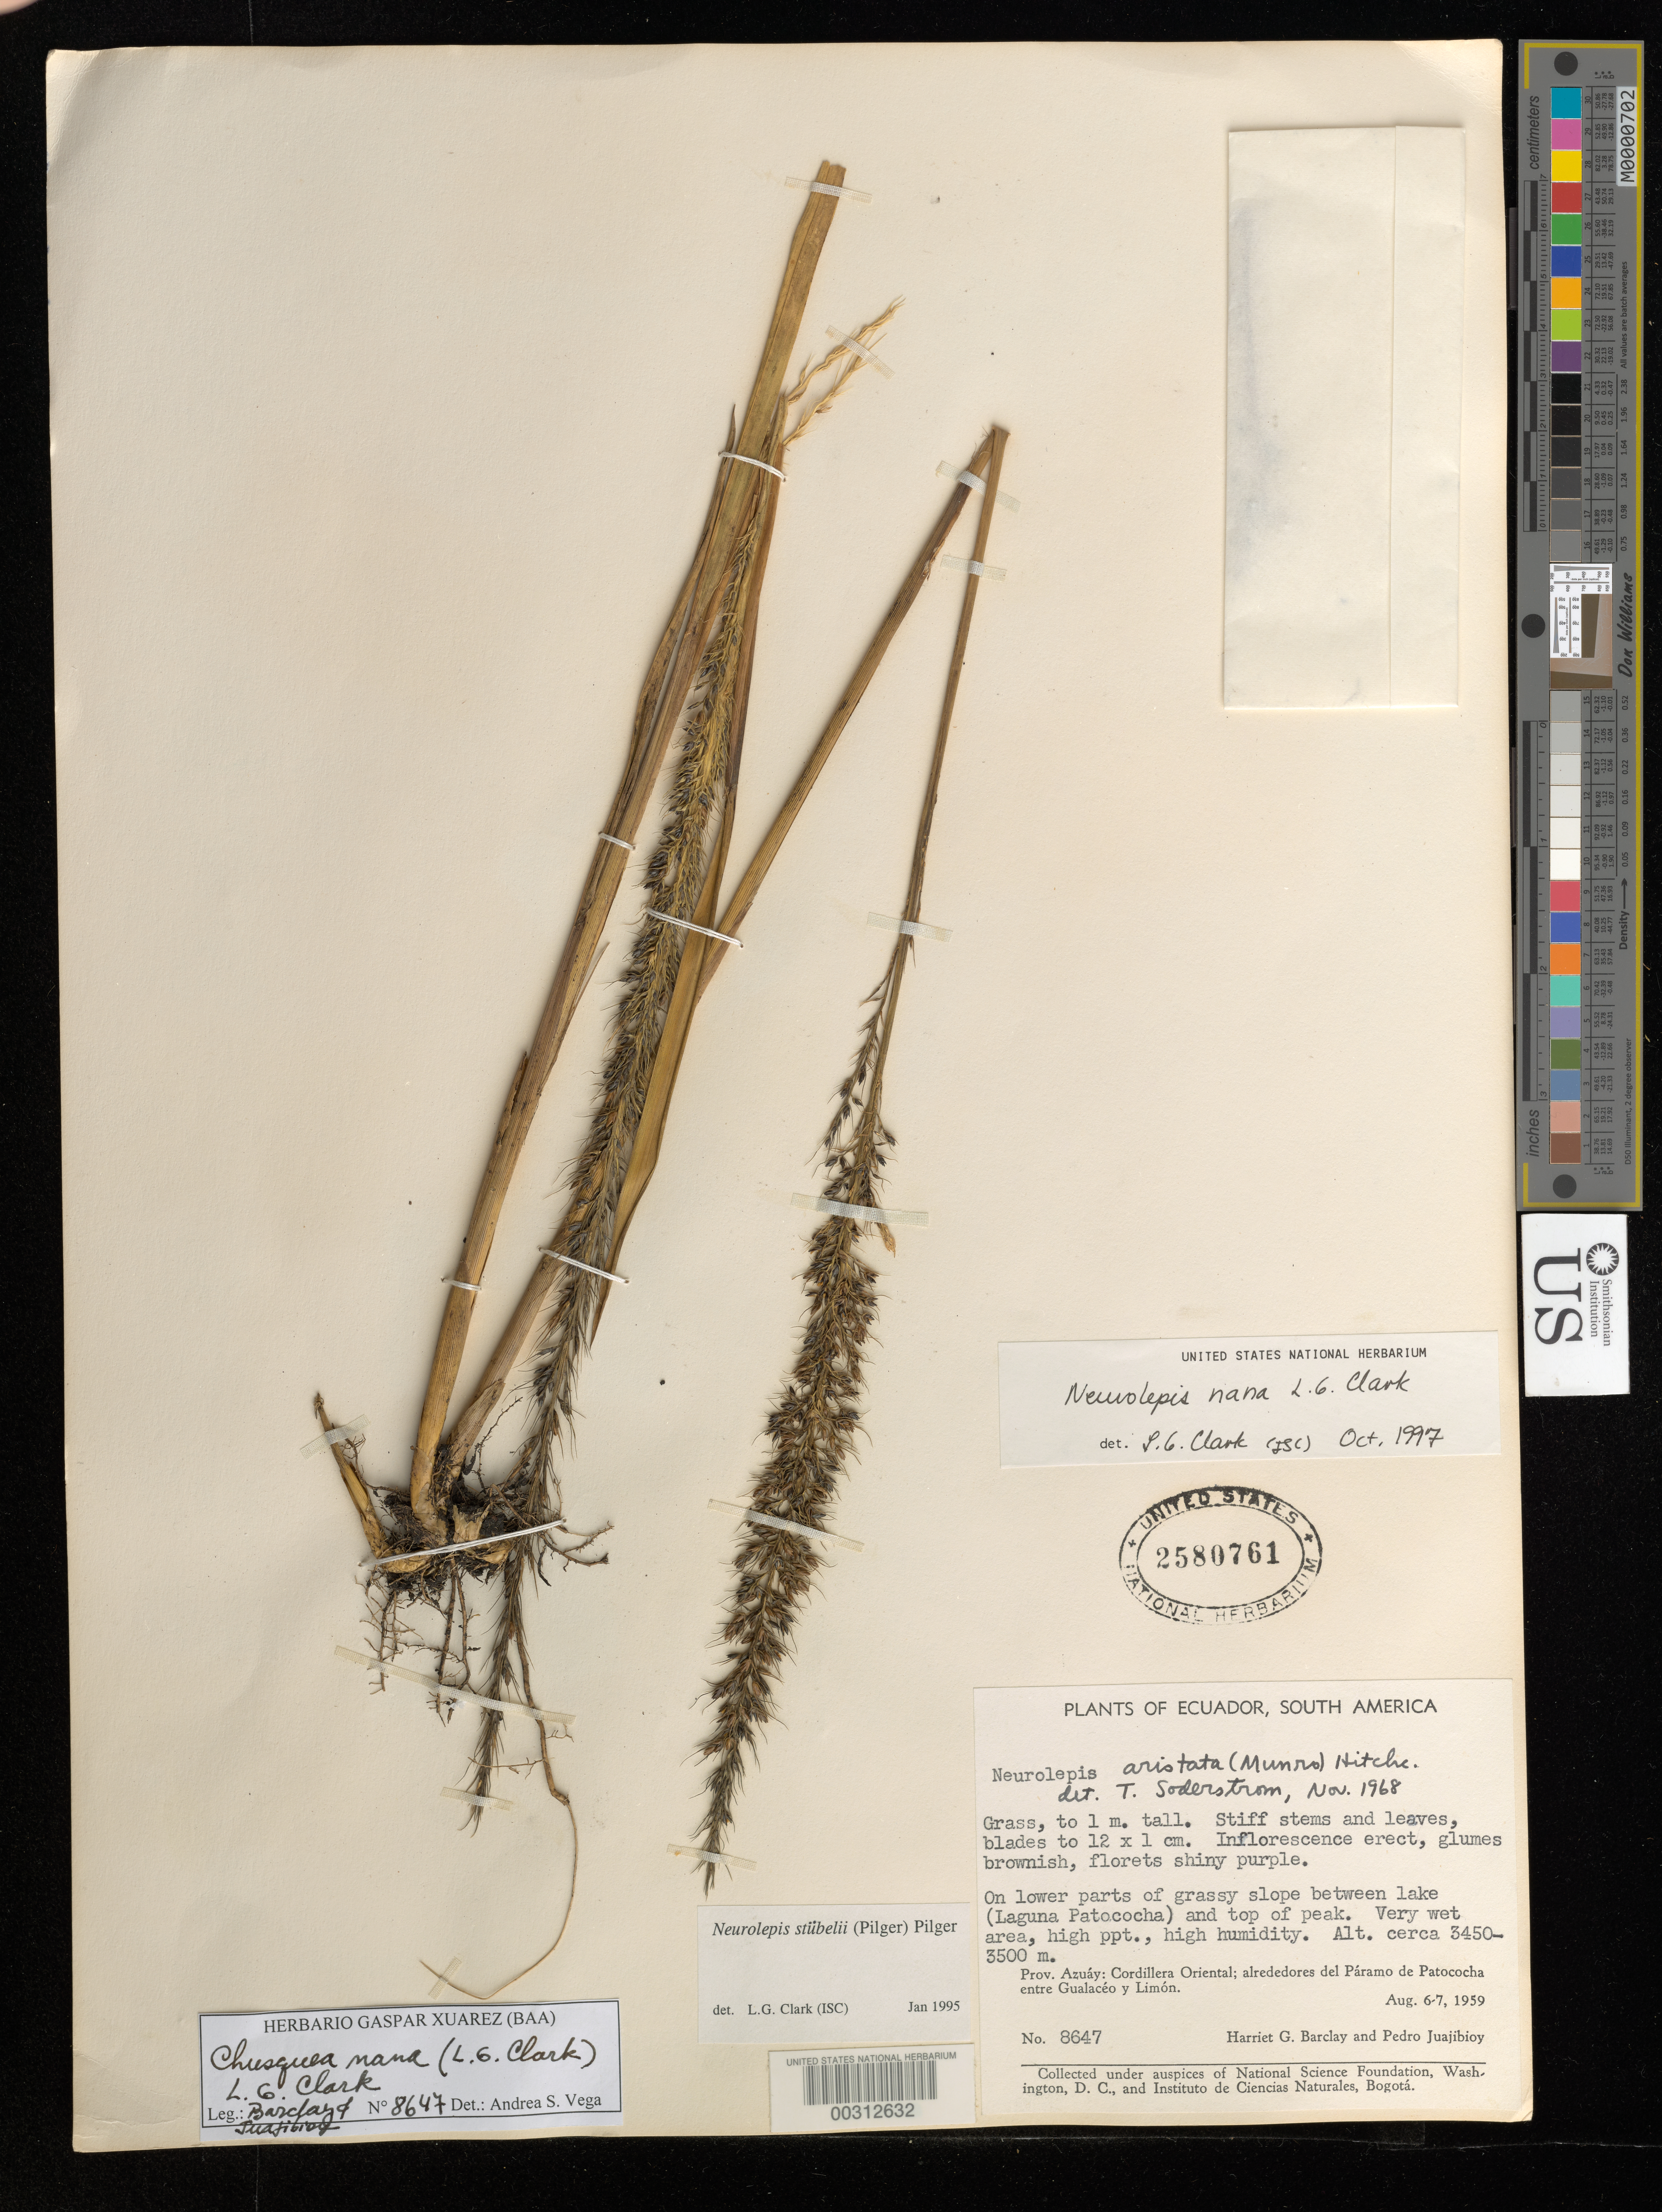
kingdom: Plantae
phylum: Tracheophyta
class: Liliopsida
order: Poales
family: Poaceae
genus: Chusquea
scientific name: Chusquea nana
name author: (L.G. Clark) L.G. Clark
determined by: Vega, A. S.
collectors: H. G. Barclay & P. Juajibioy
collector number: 8647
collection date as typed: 06 Aug 1959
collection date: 1959-08-06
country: Ecuador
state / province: Azuay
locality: Laguna Patococha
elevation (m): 3450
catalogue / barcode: US 2580761